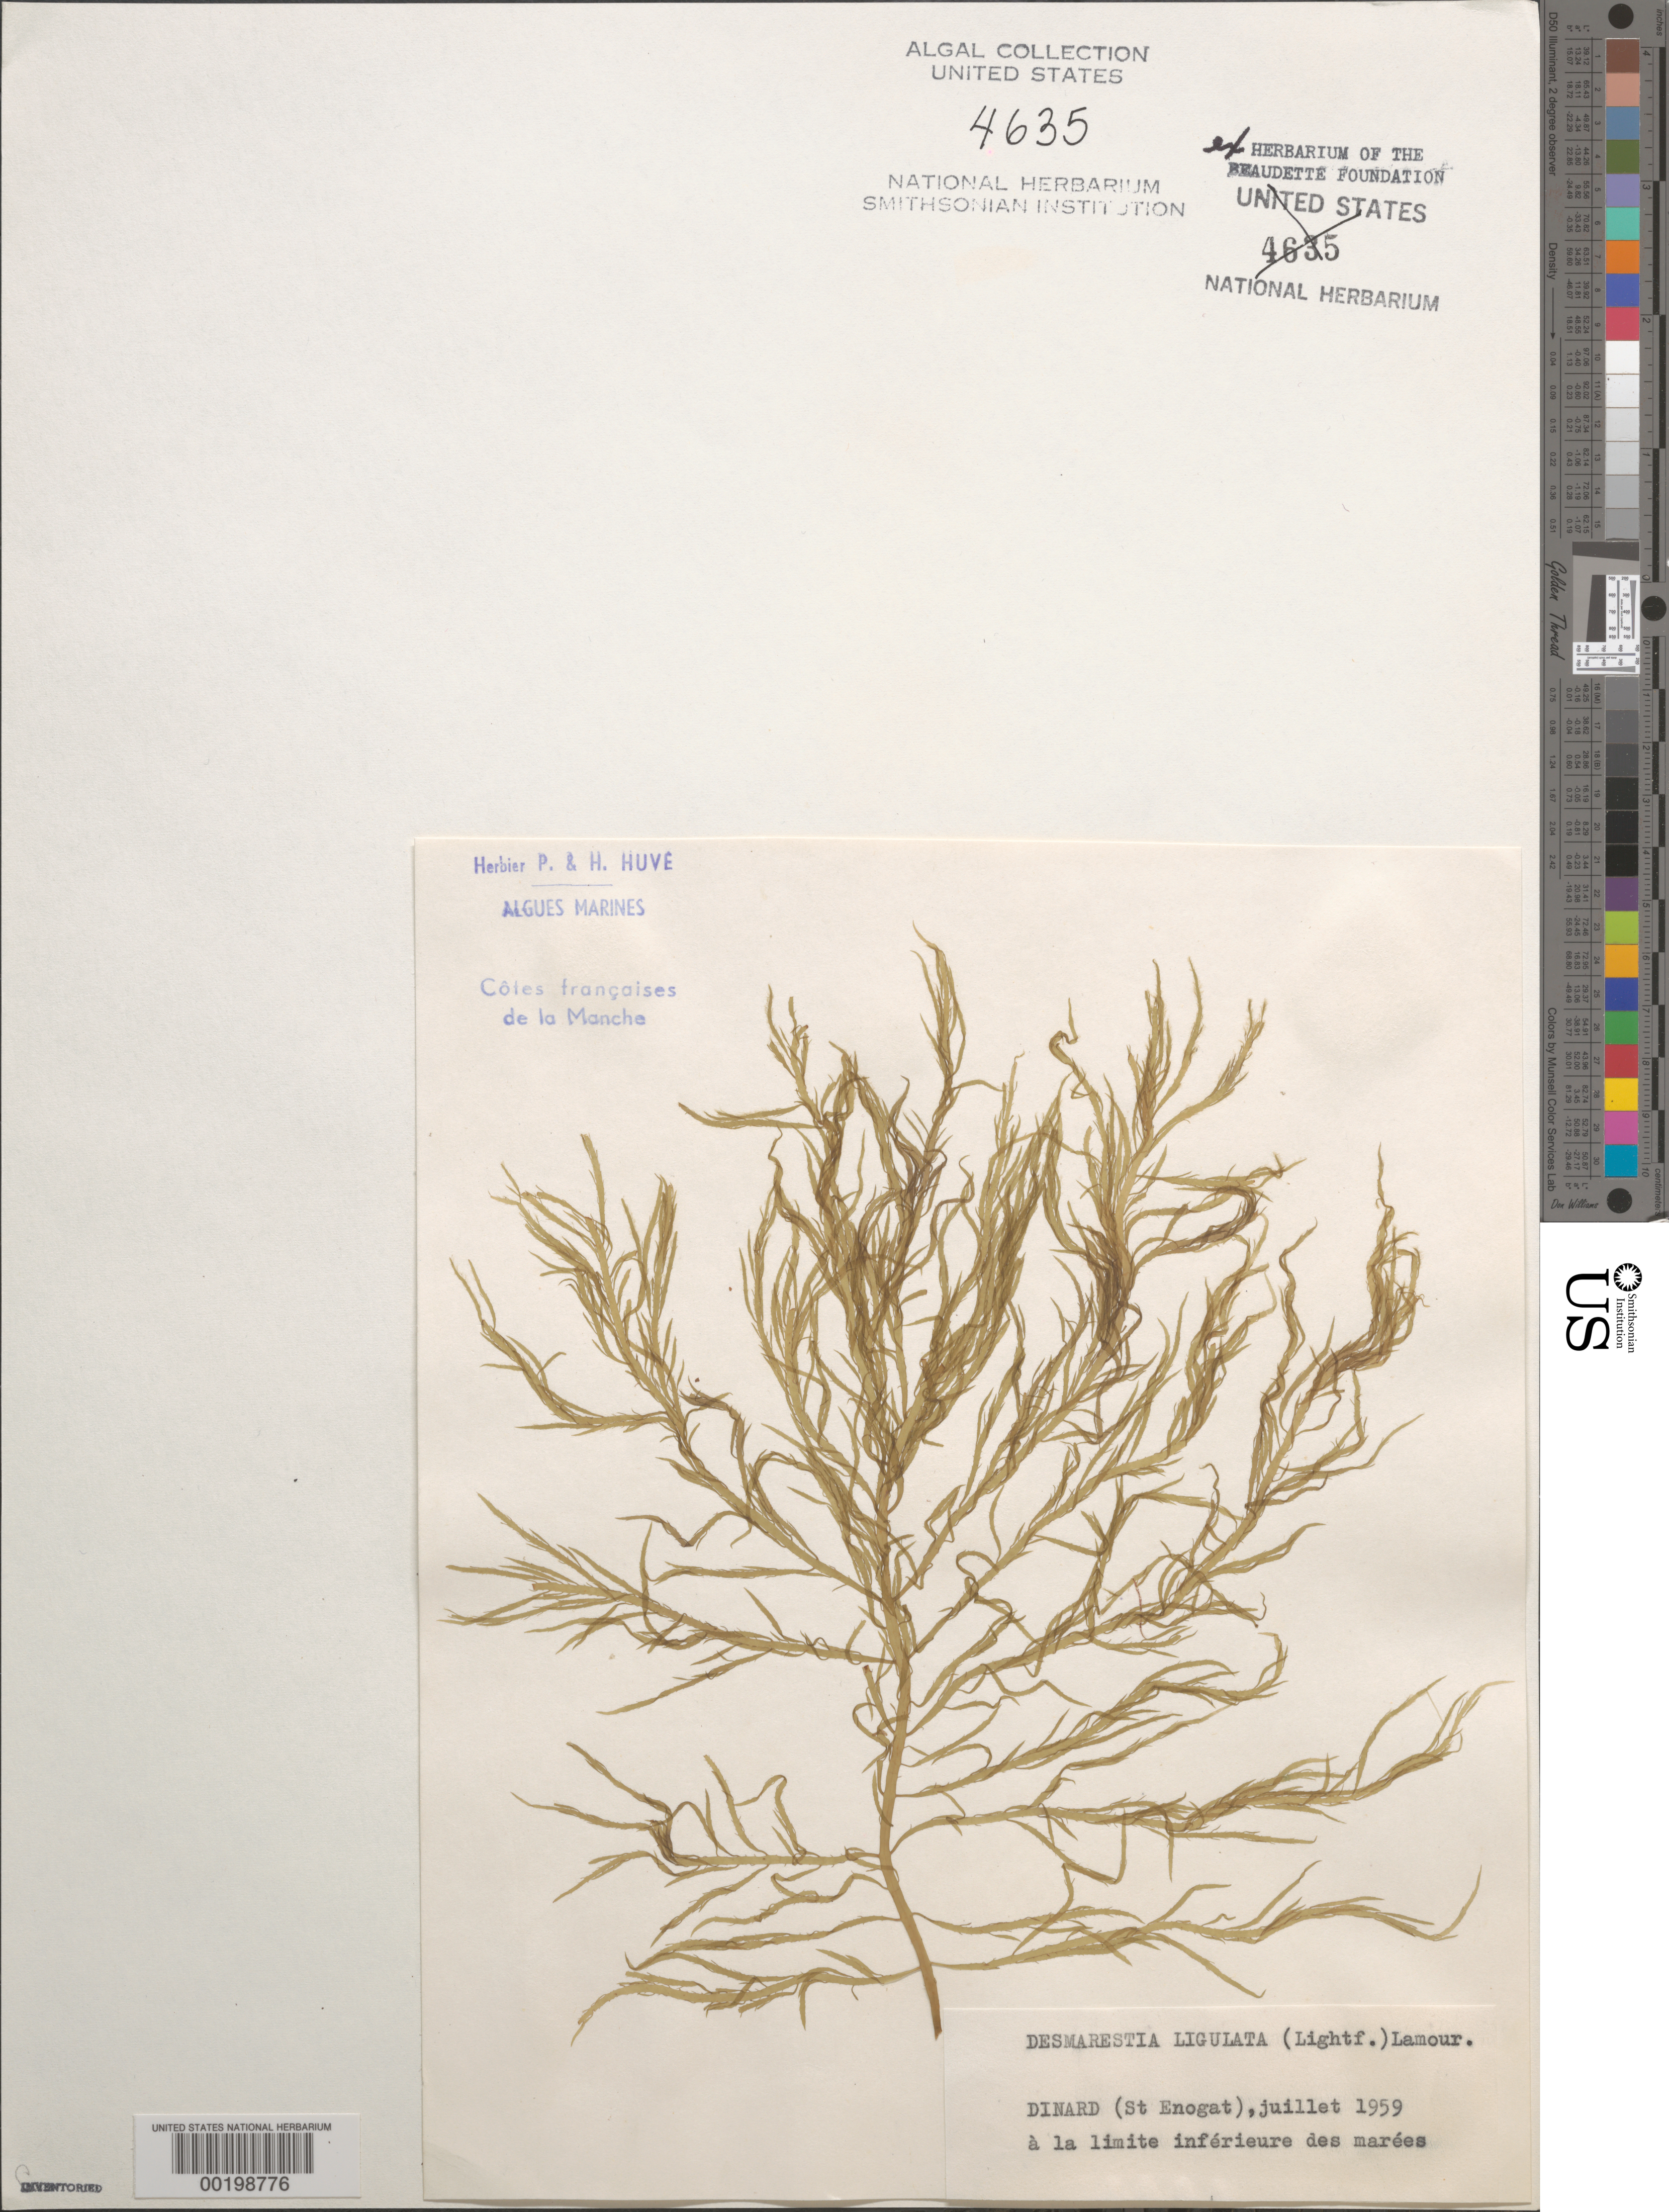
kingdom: Chromista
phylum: Ochrophyta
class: Phaeophyceae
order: Desmarestiales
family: Desmarestiaceae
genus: Desmarestia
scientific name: Desmarestia ligulata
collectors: P. Huve & H. Huve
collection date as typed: Jul 1959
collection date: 1959-07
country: France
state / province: Bretagne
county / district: Ille-et-Vilaine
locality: Dinard, St. Enogat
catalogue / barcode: US 4635